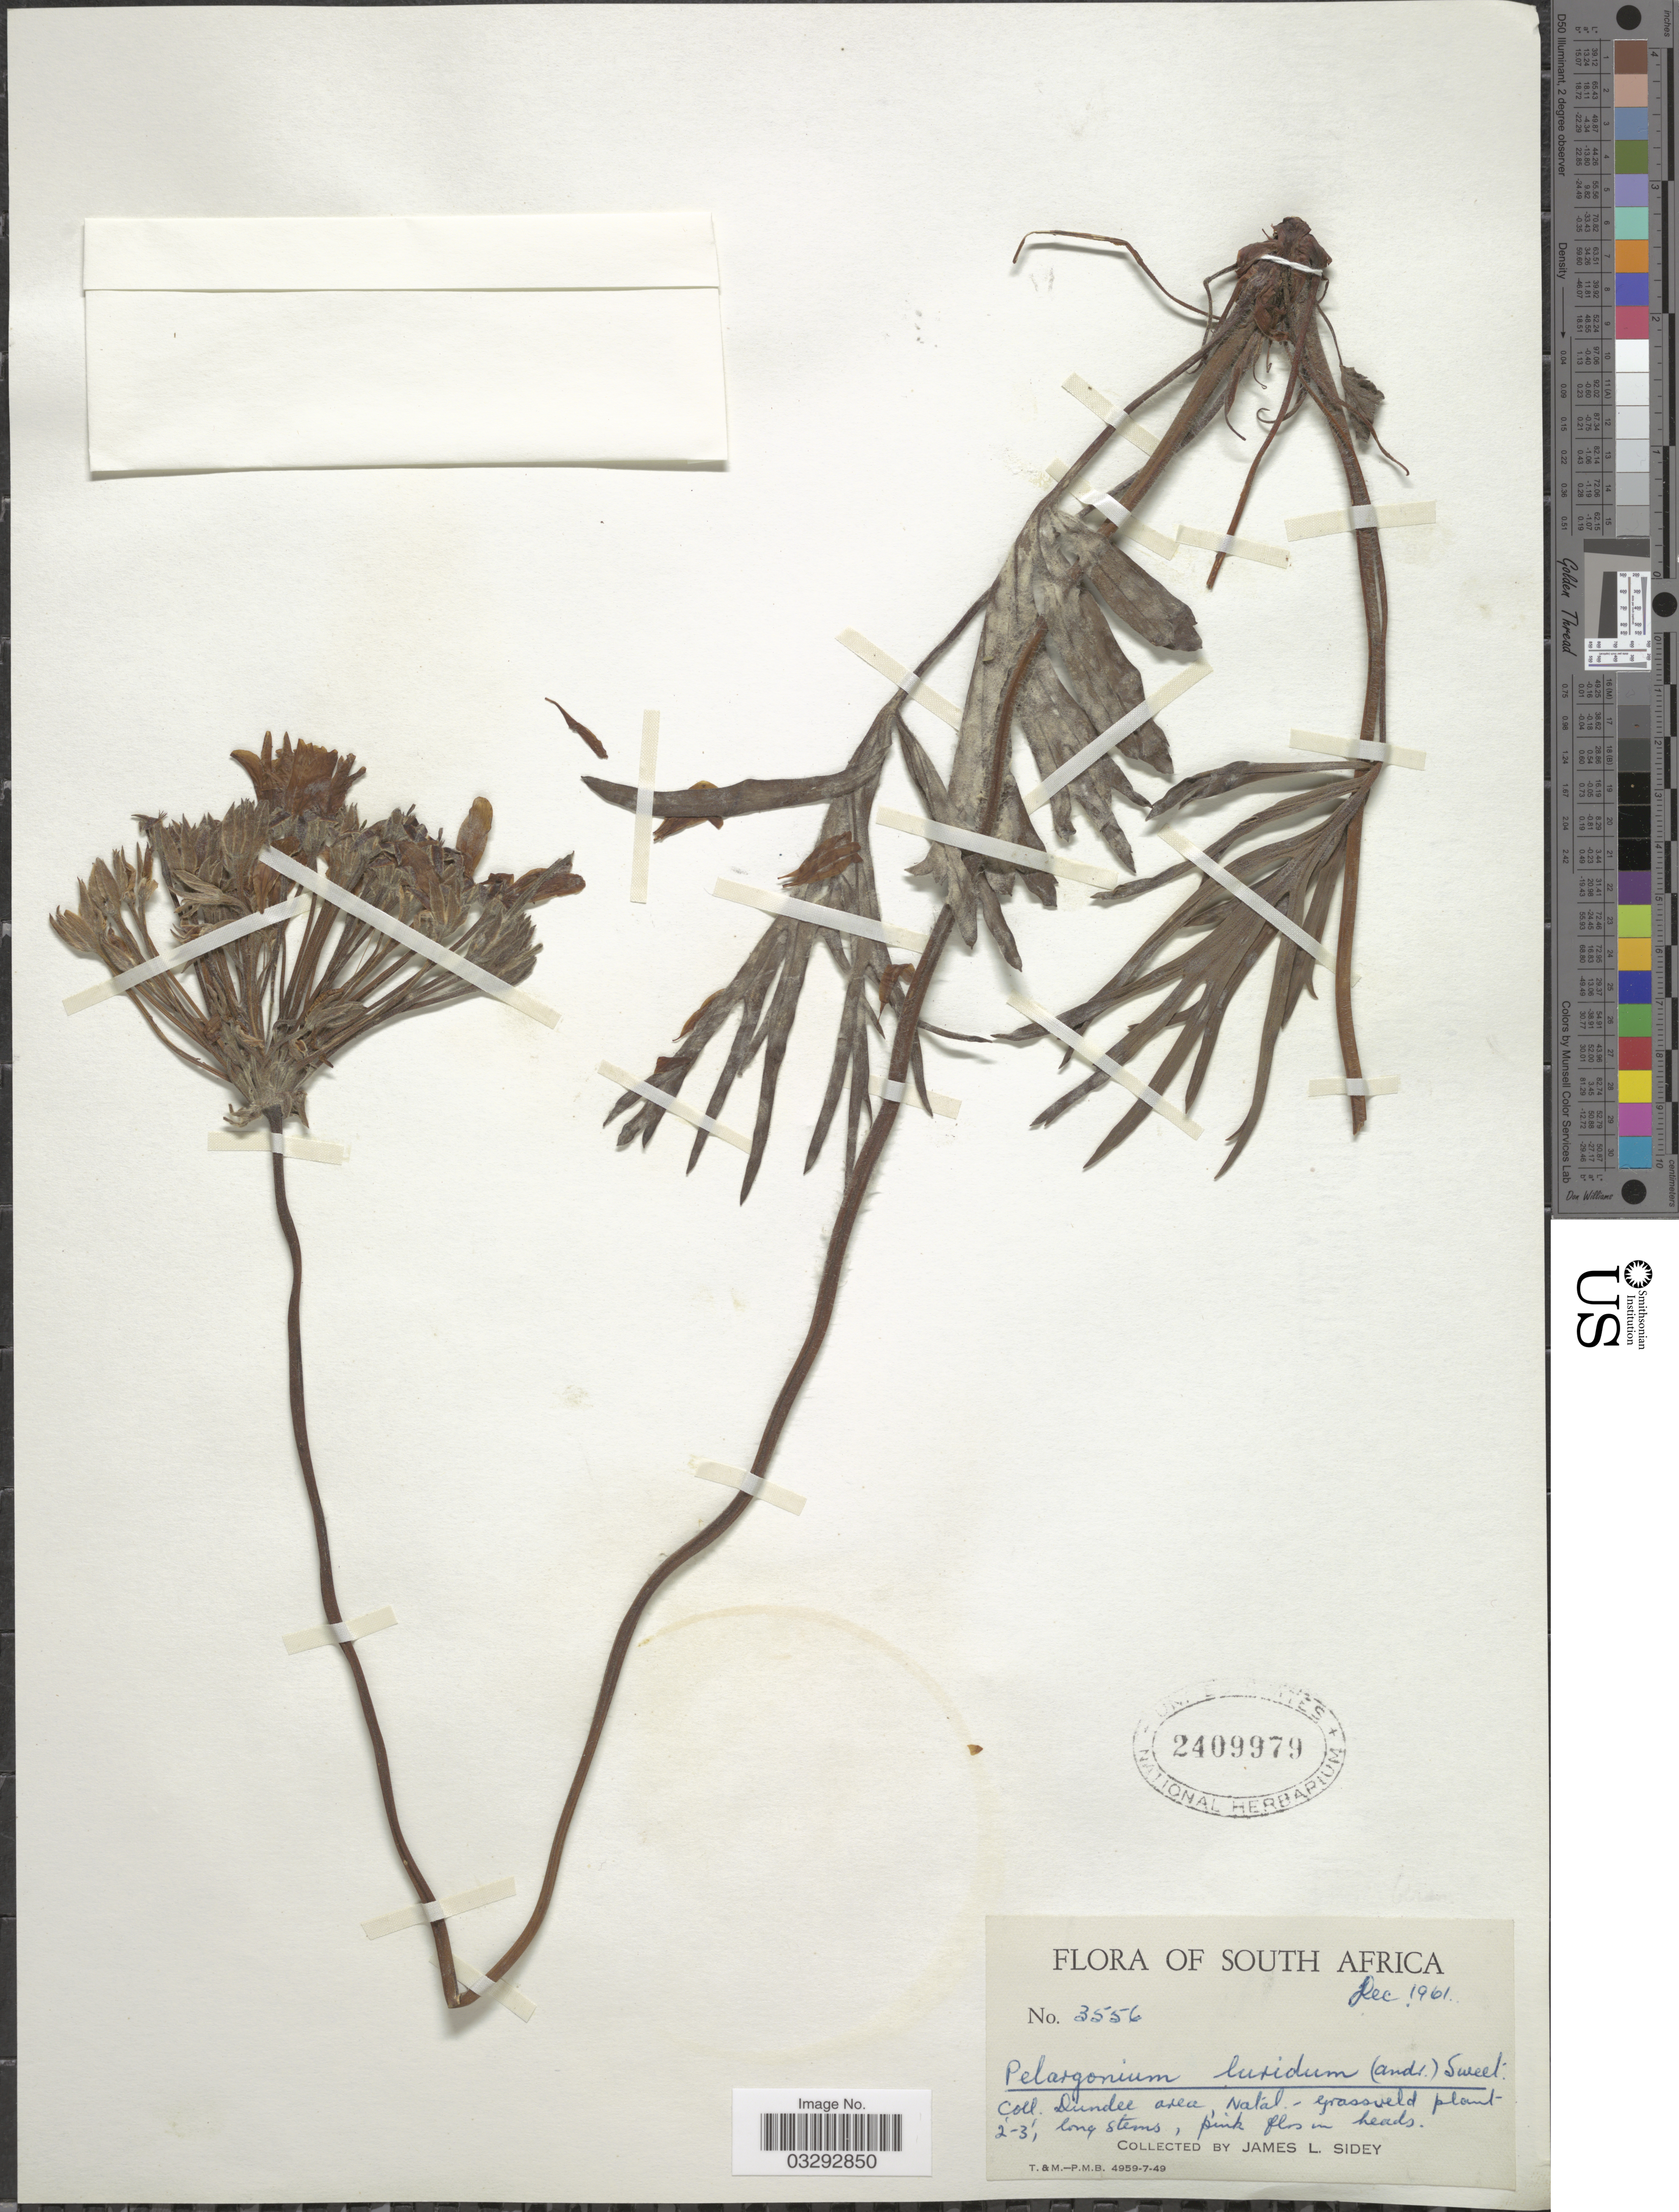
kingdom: Plantae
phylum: Tracheophyta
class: Magnoliopsida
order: Geraniales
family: Geraniaceae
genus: Pelargonium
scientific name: Pelargonium luridum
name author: (Andrews) Sweet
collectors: J. L. Sidey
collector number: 3556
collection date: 1961-12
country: South Africa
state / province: KwaZulu-Natal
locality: Dundee area, Natal.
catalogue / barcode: US 2409979